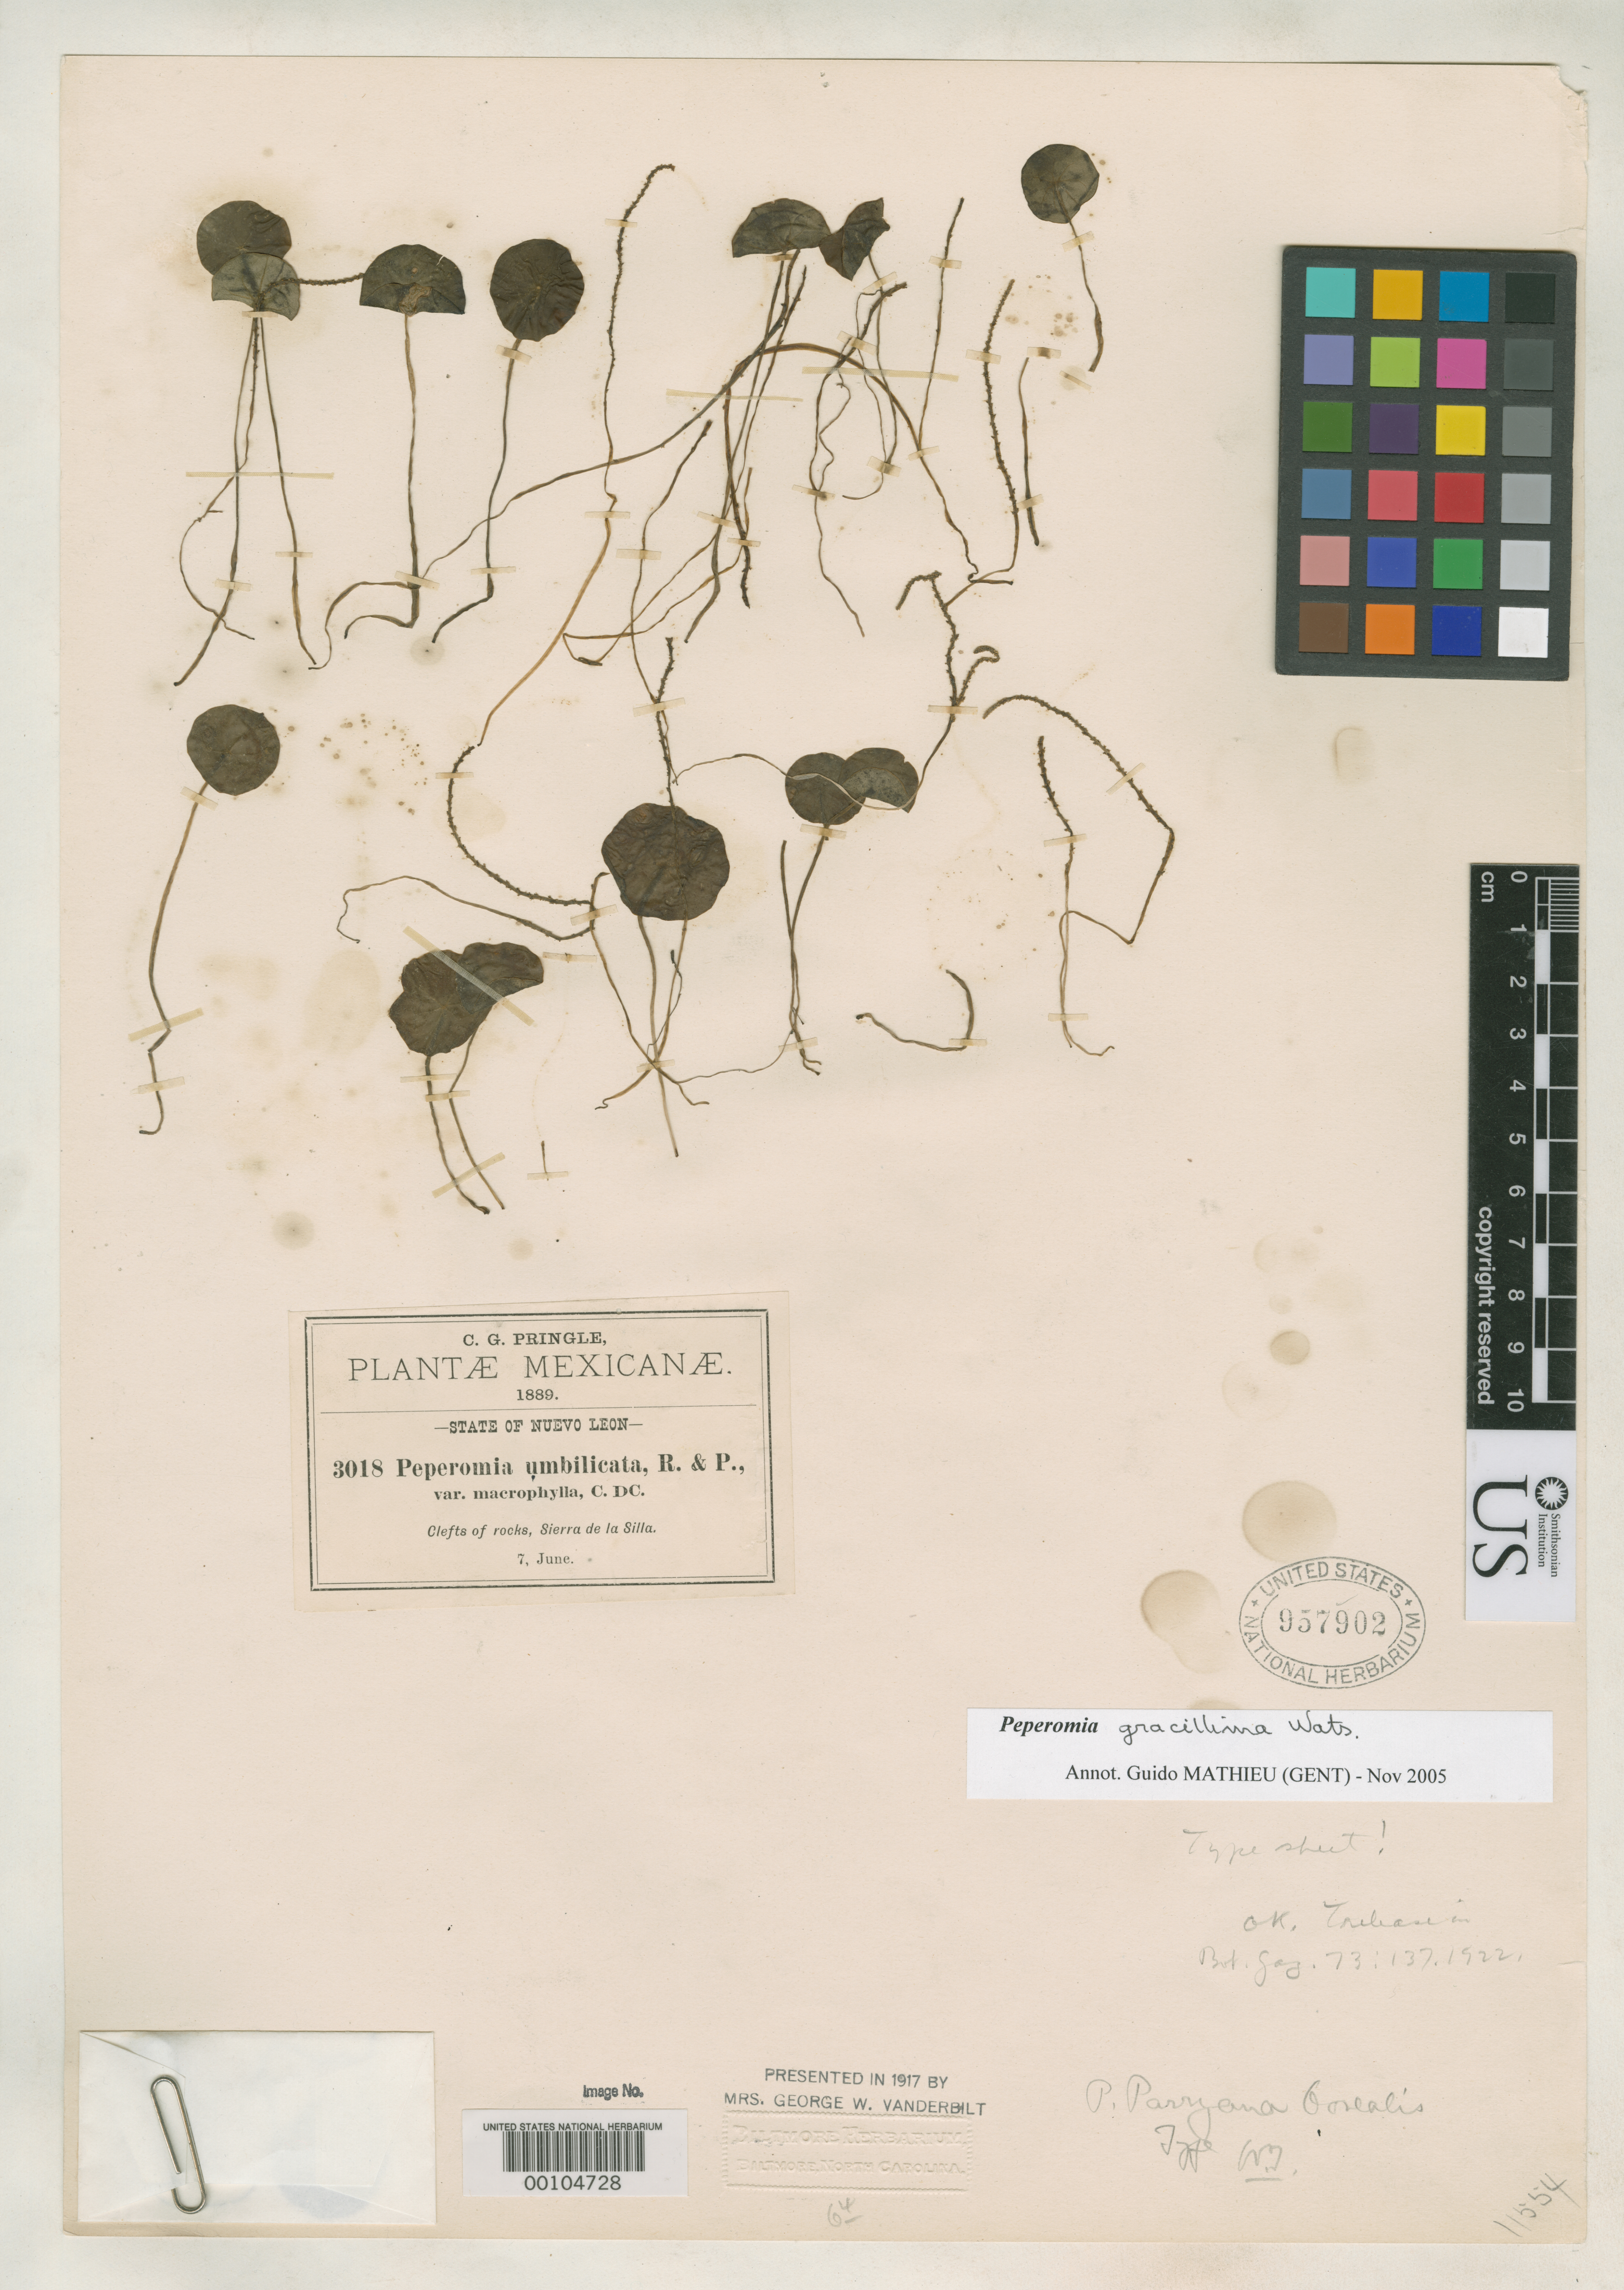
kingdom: Plantae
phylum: Tracheophyta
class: Magnoliopsida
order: Piperales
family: Piperaceae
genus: Peperomia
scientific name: Peperomia parryana var. borealis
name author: Trel.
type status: Holotype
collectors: C. G. Pringle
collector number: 3018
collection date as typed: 07 Jun 1889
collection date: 1889-06-07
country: Mexico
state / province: Nuevo León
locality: La Silla, Monterrey.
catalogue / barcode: US 957902